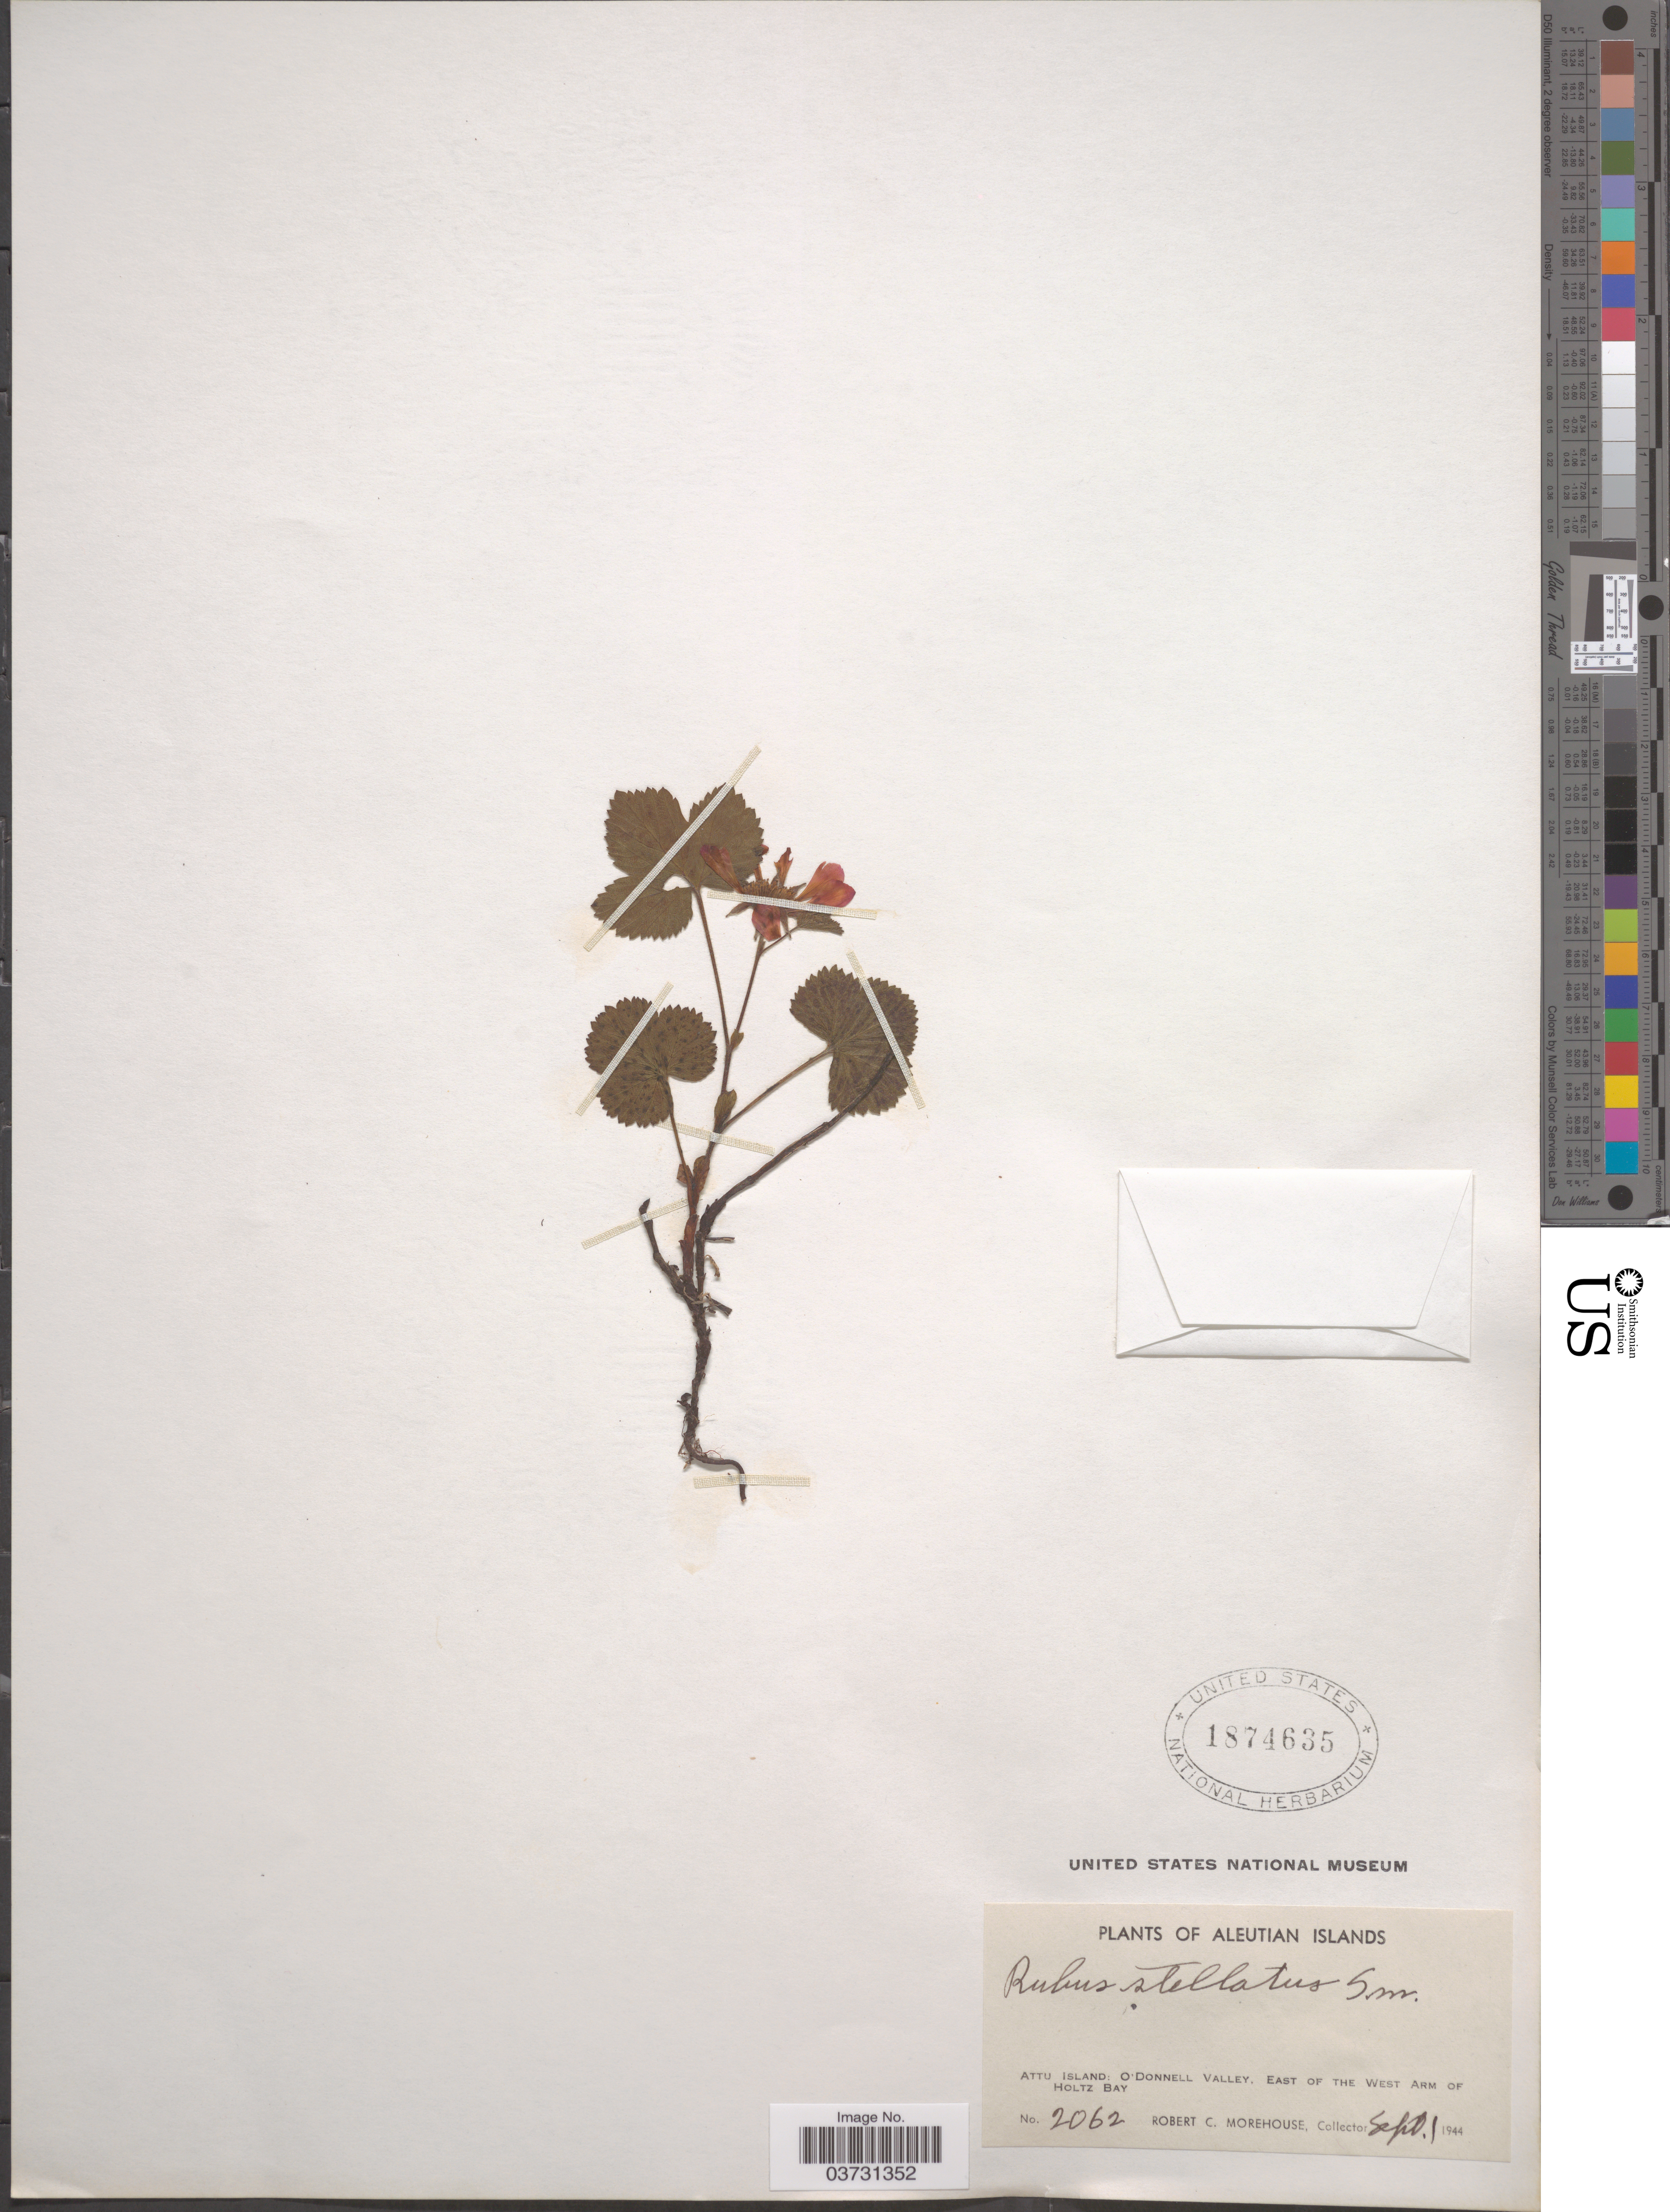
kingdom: Plantae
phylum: Tracheophyta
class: Magnoliopsida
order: Rosales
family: Rosaceae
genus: Rubus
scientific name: Rubus stellatus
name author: Sm.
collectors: R. Morehouse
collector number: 2062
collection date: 1944-09-01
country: United States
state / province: Alaska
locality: Aleutian Islands. Attu Island: O'Donnell Valley, East of the West Arm of Holtz Bay.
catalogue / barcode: US 1874635